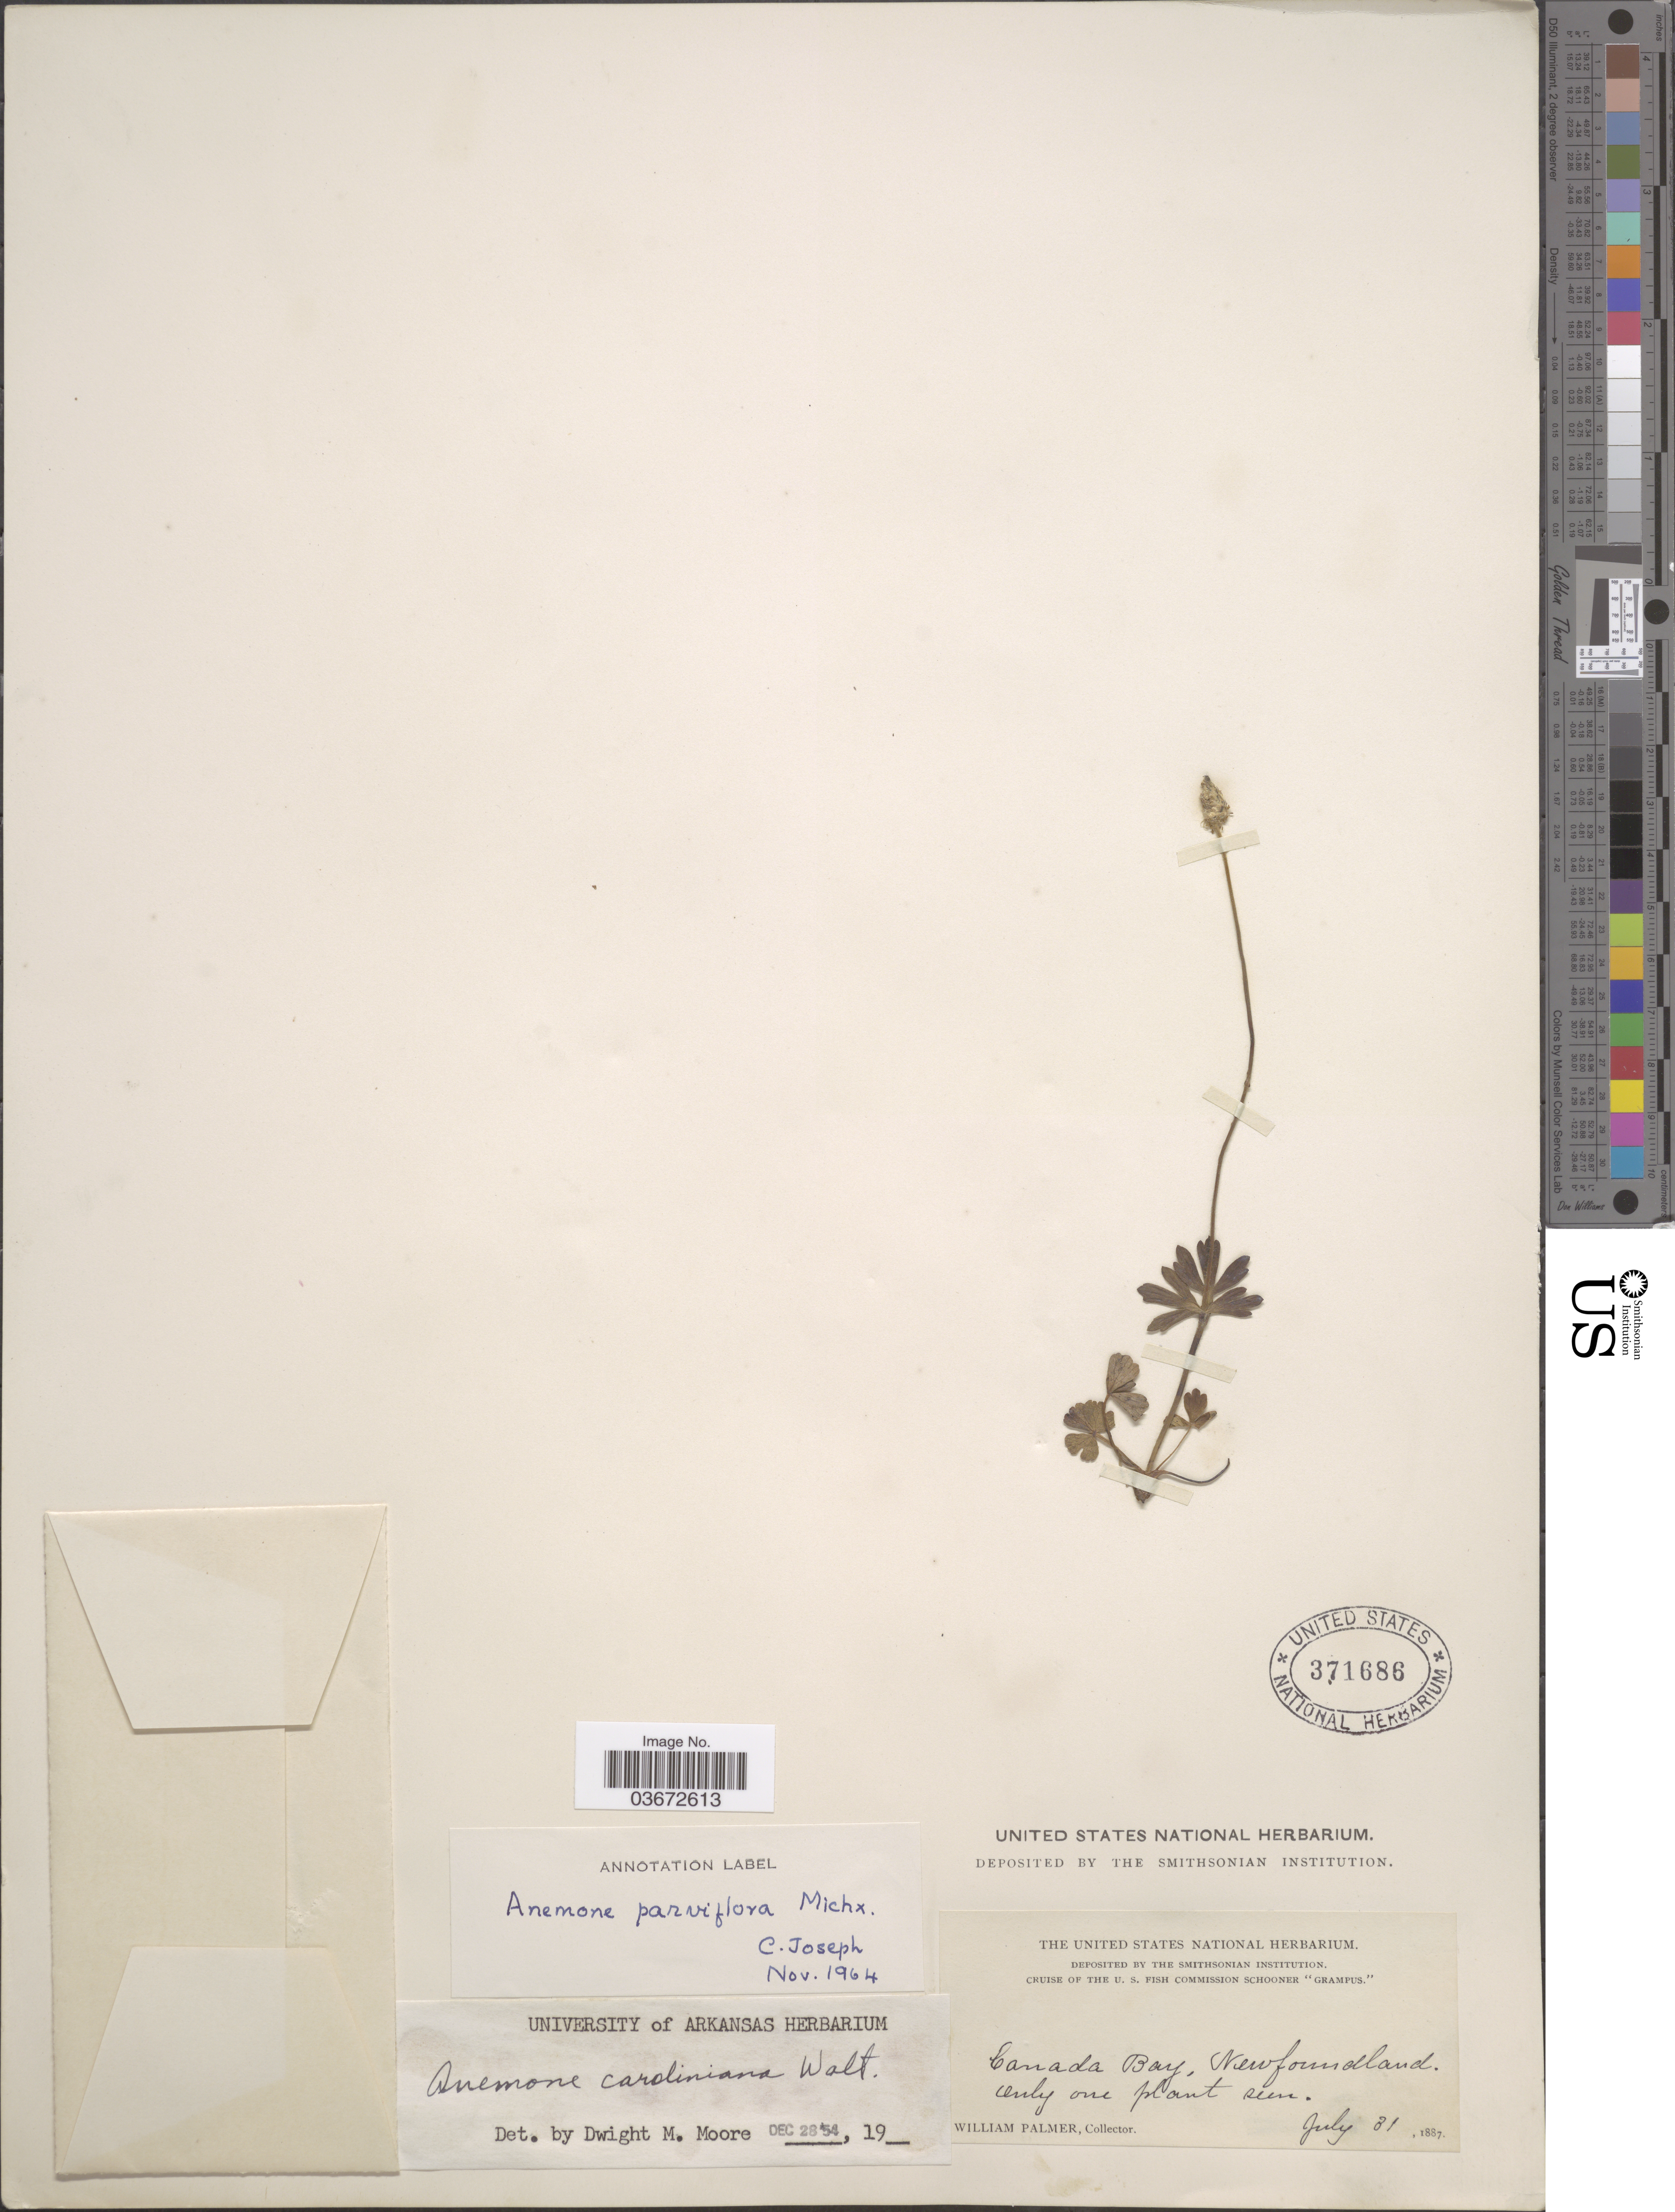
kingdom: Plantae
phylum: Tracheophyta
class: Magnoliopsida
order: Ranunculales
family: Ranunculaceae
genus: Anemone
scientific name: Anemone parviflora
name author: Michx.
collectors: W. Palmer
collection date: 1887-07-31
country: Canada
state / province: Newfoundland and Labrador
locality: Canada Bay.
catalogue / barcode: US 371686